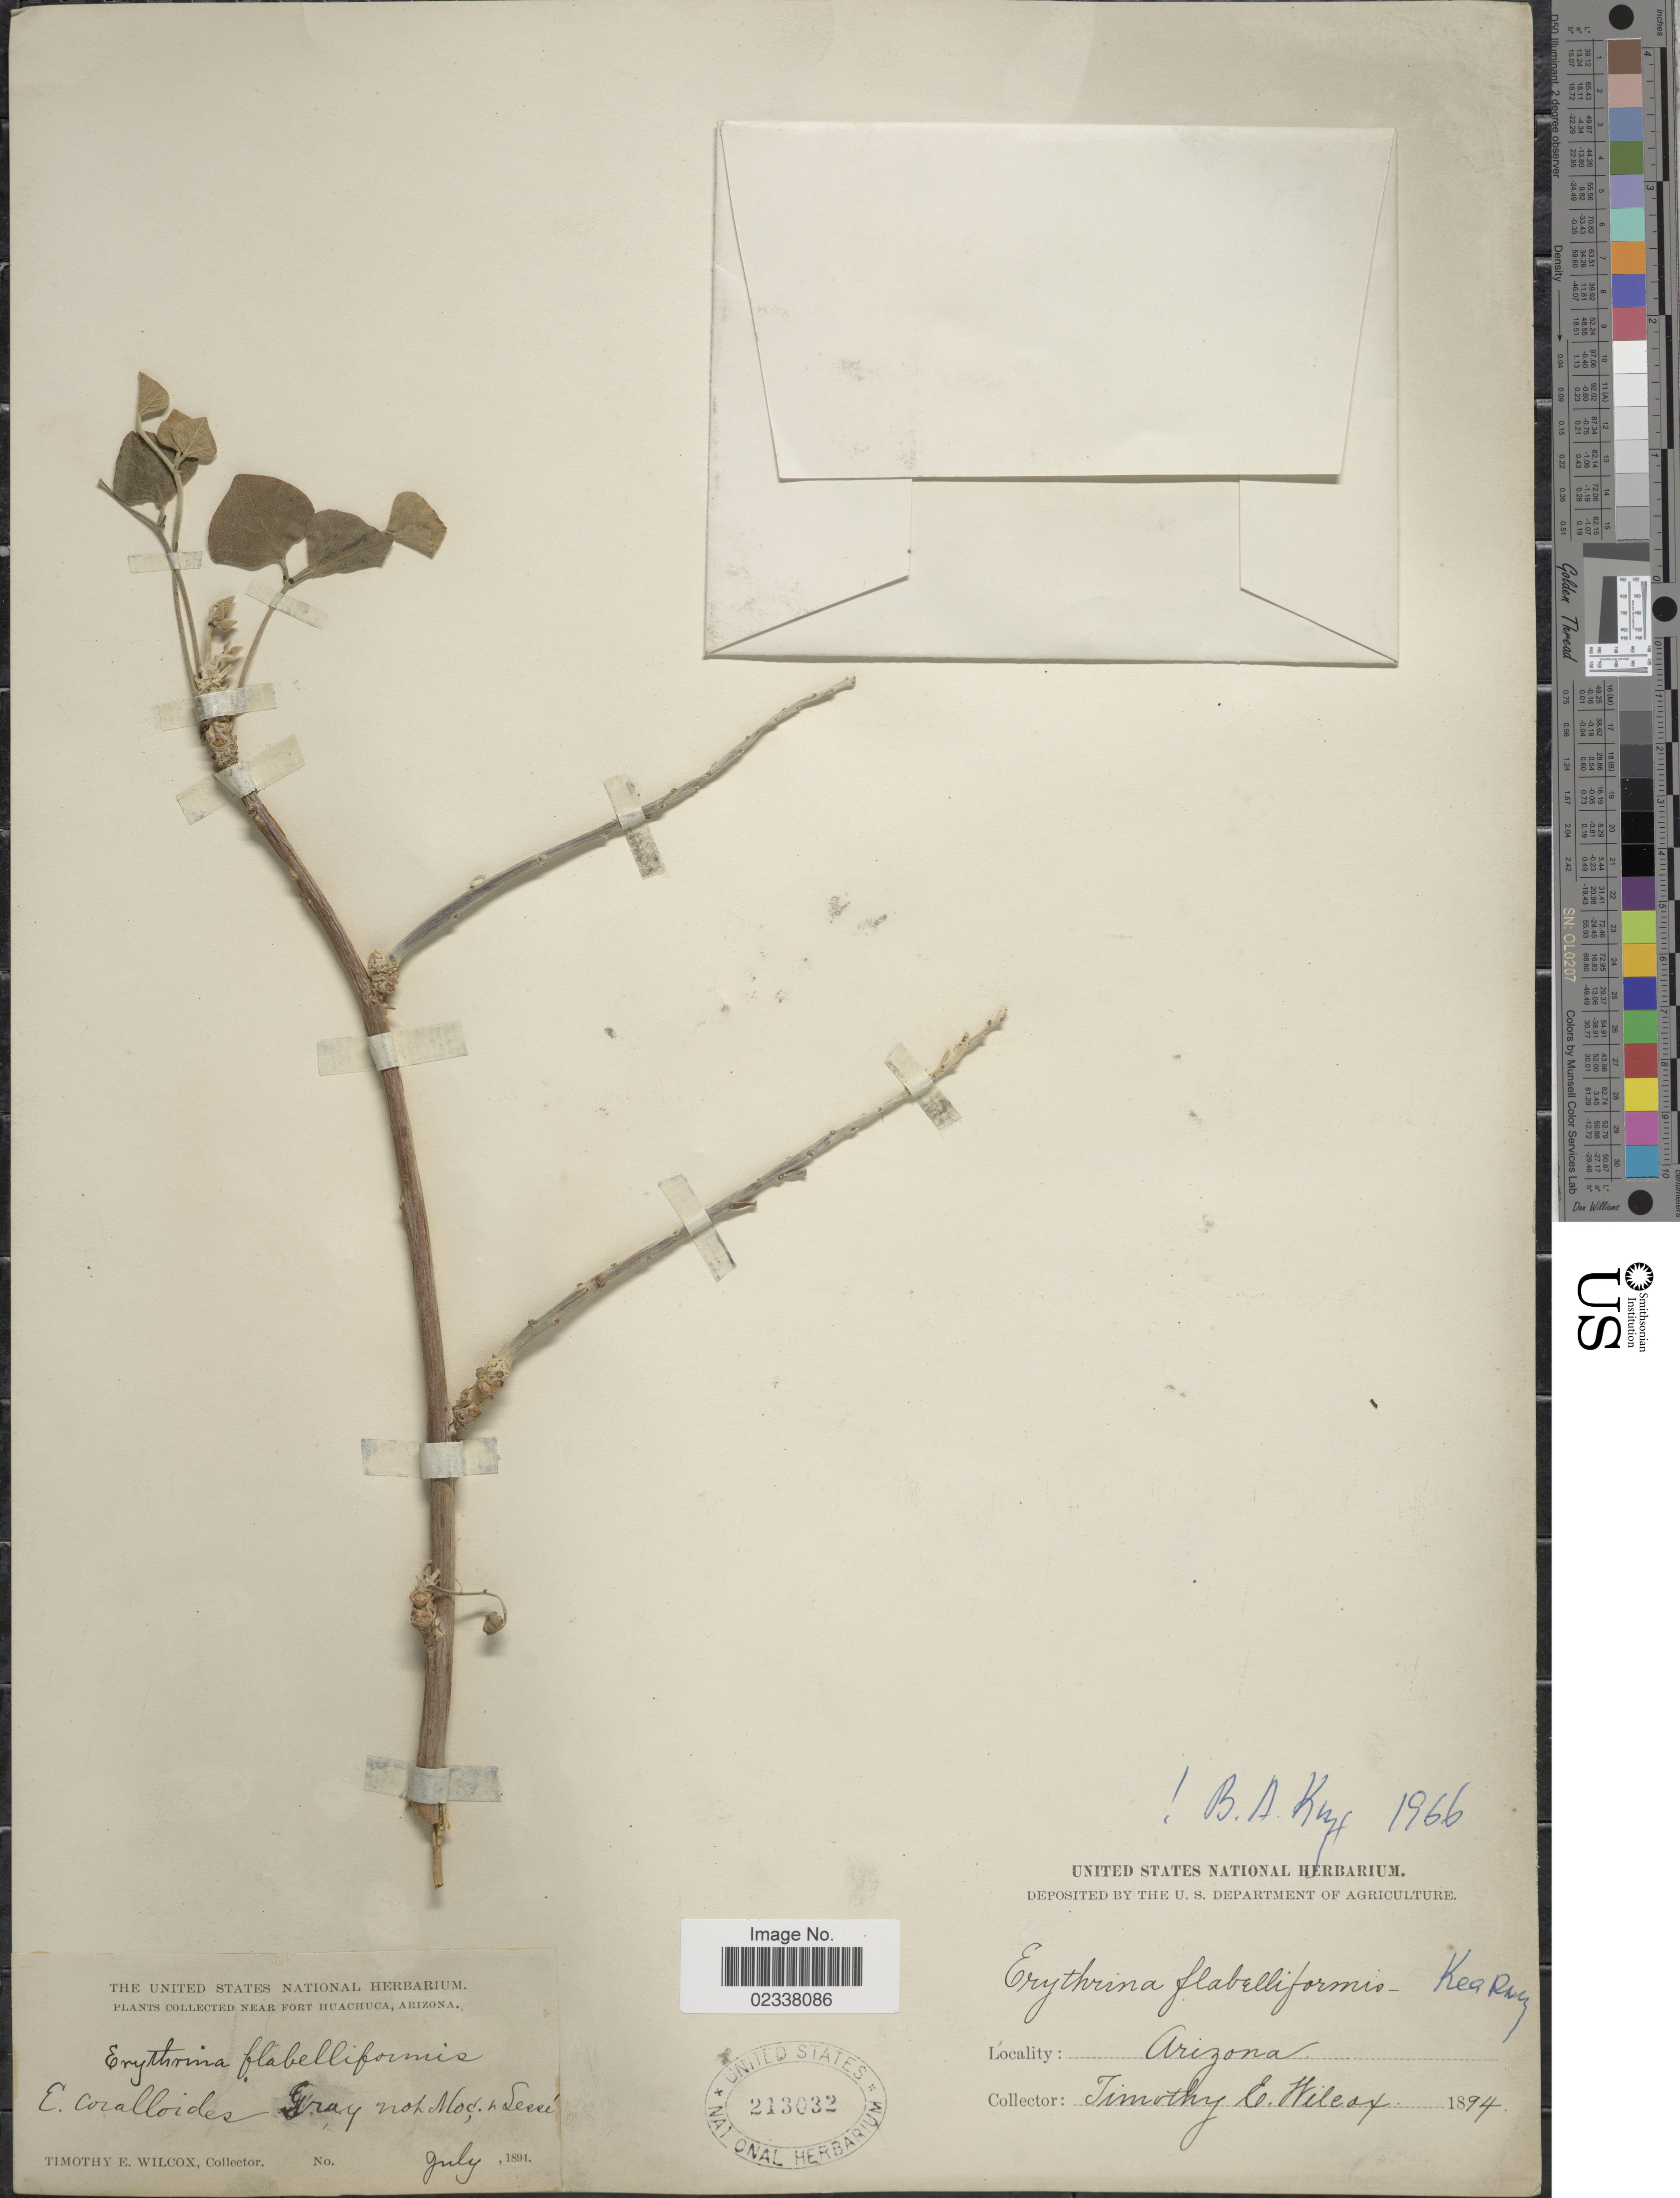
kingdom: Plantae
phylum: Tracheophyta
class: Magnoliopsida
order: Fabales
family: Fabaceae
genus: Erythrina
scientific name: Erythrina flabelliformis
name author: Kearney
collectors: T. E. Wilcox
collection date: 1891-07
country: United States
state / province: Arizona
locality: Near Fort Huachuca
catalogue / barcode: US 213032